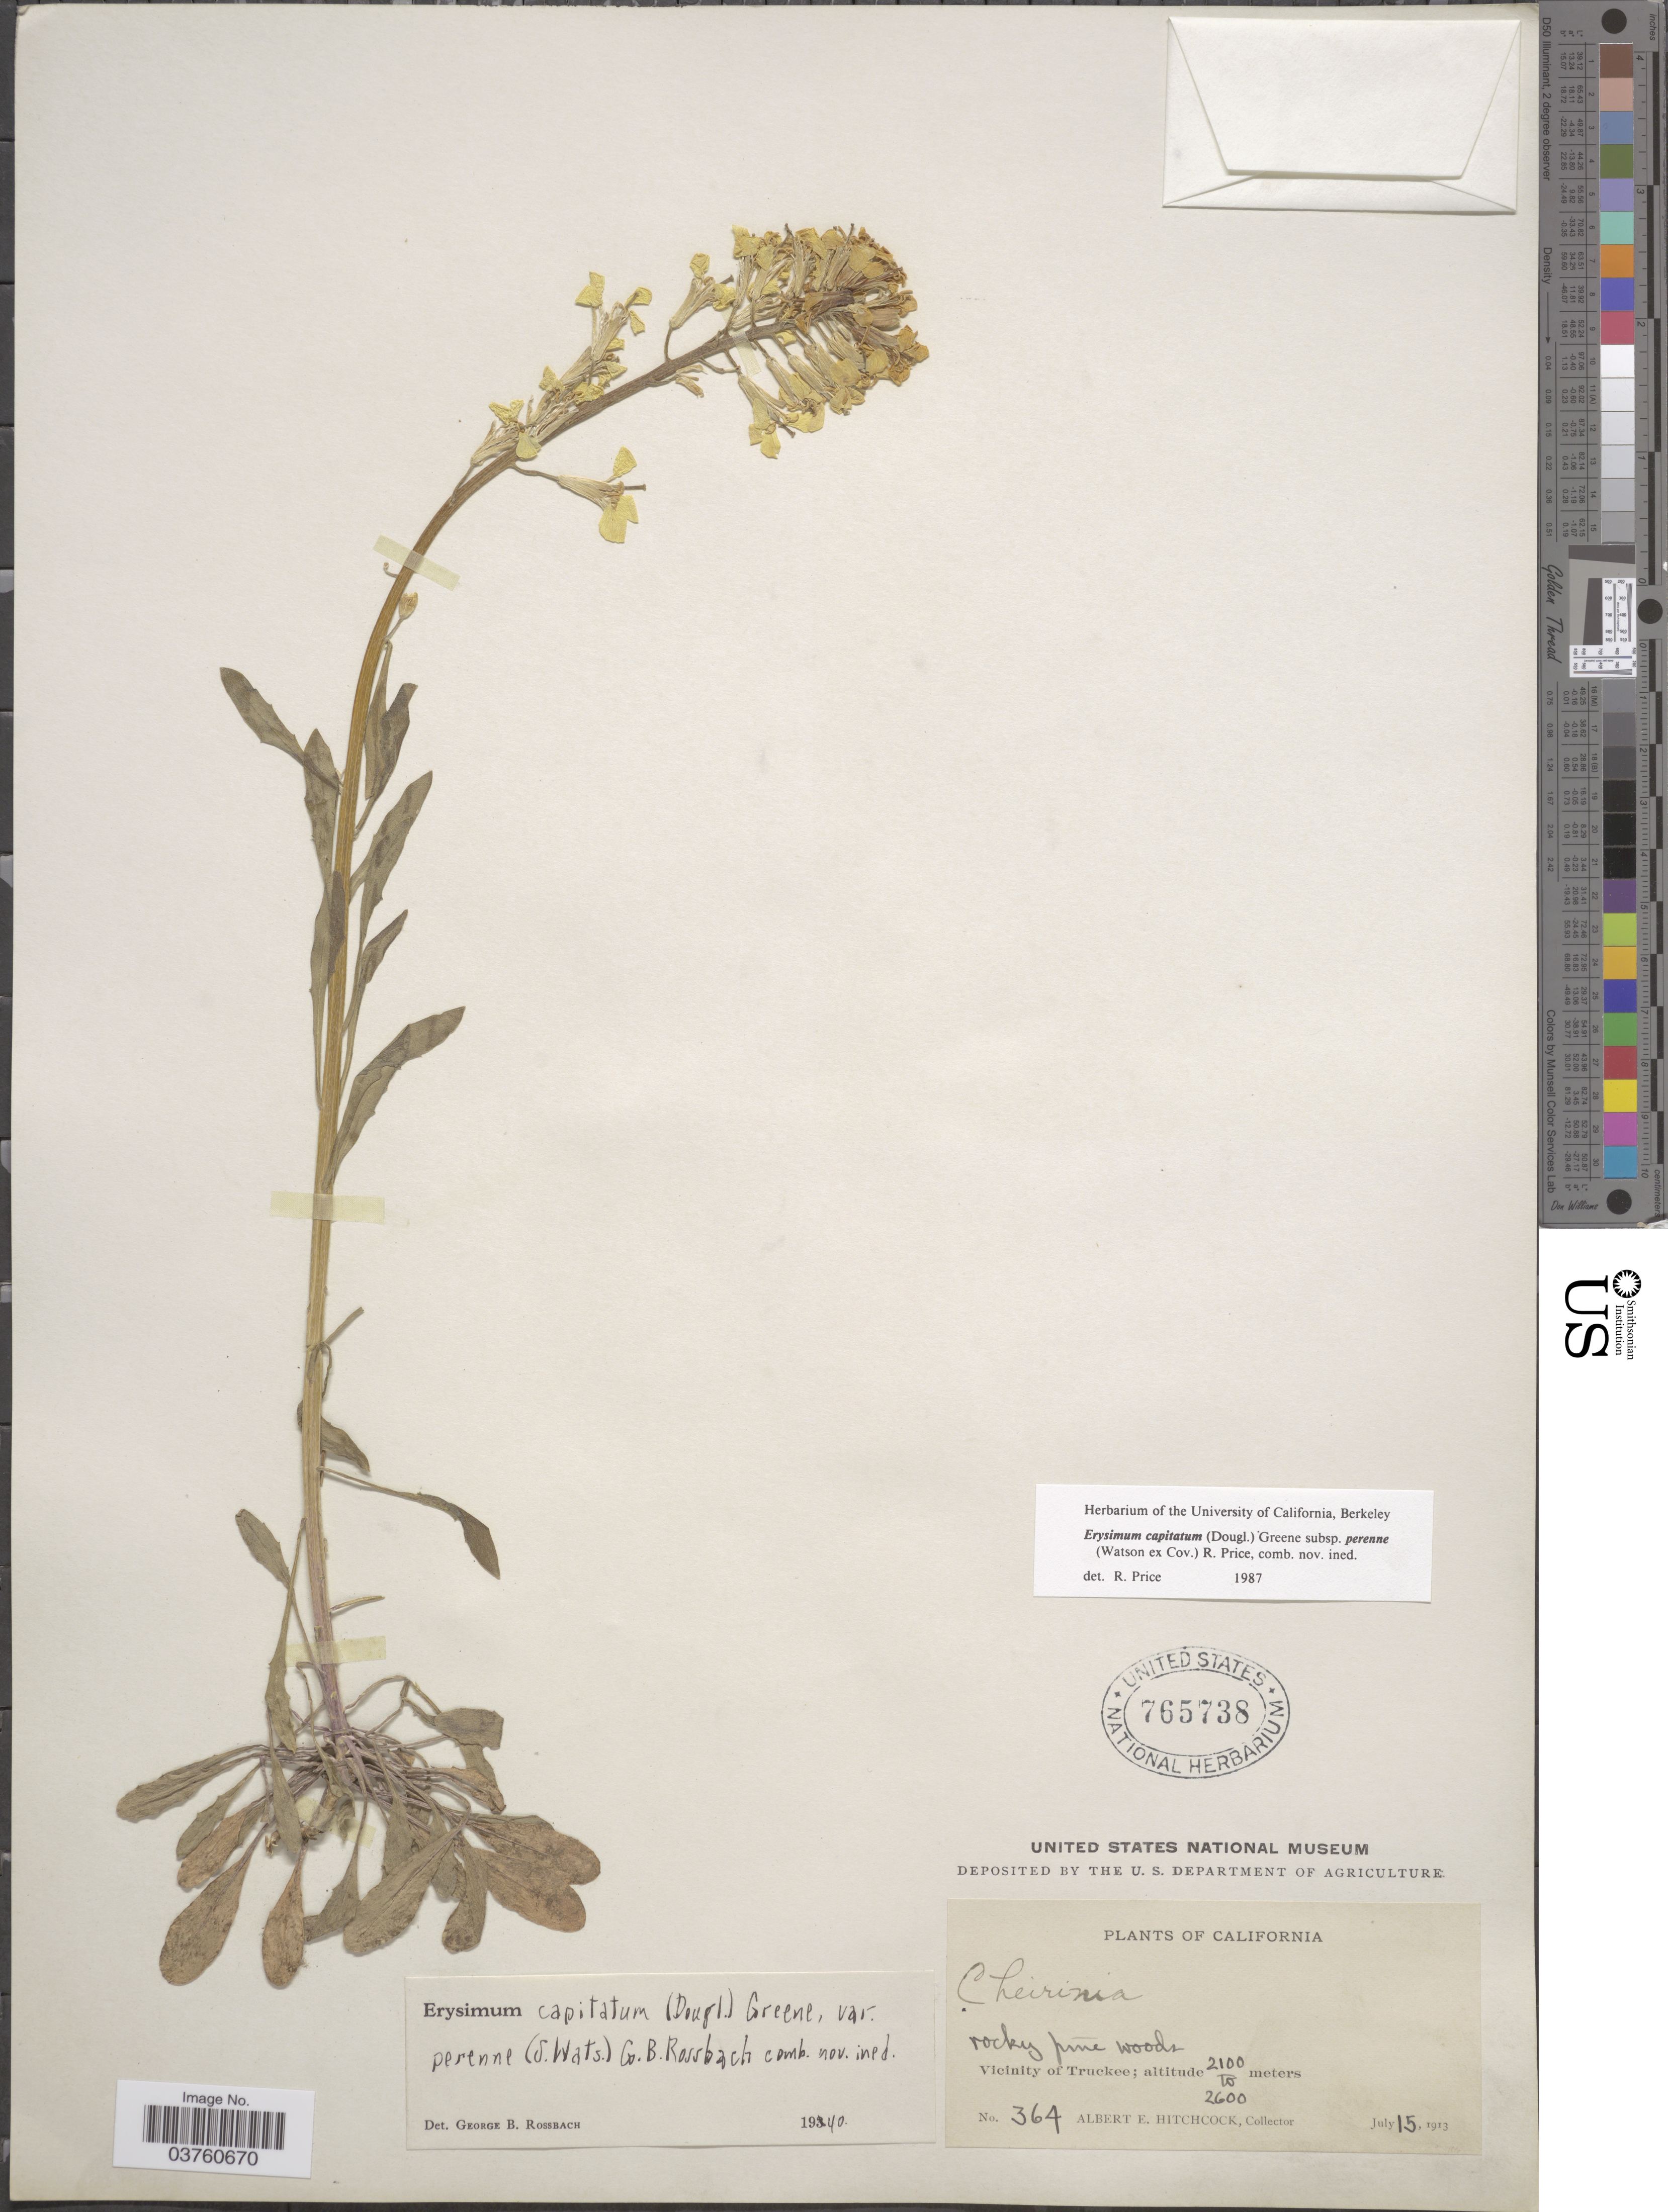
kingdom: Plantae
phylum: Tracheophyta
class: Magnoliopsida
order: Brassicales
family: Brassicaceae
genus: Erysimum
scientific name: Erysimum capitatum var. perenne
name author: (S. Watson ex Coville) R.J. Davis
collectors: A. Hitchcock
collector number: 364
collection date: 1913-07-15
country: United States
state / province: California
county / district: Nevada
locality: Vicinity of Truckee.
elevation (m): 2100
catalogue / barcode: US 765738